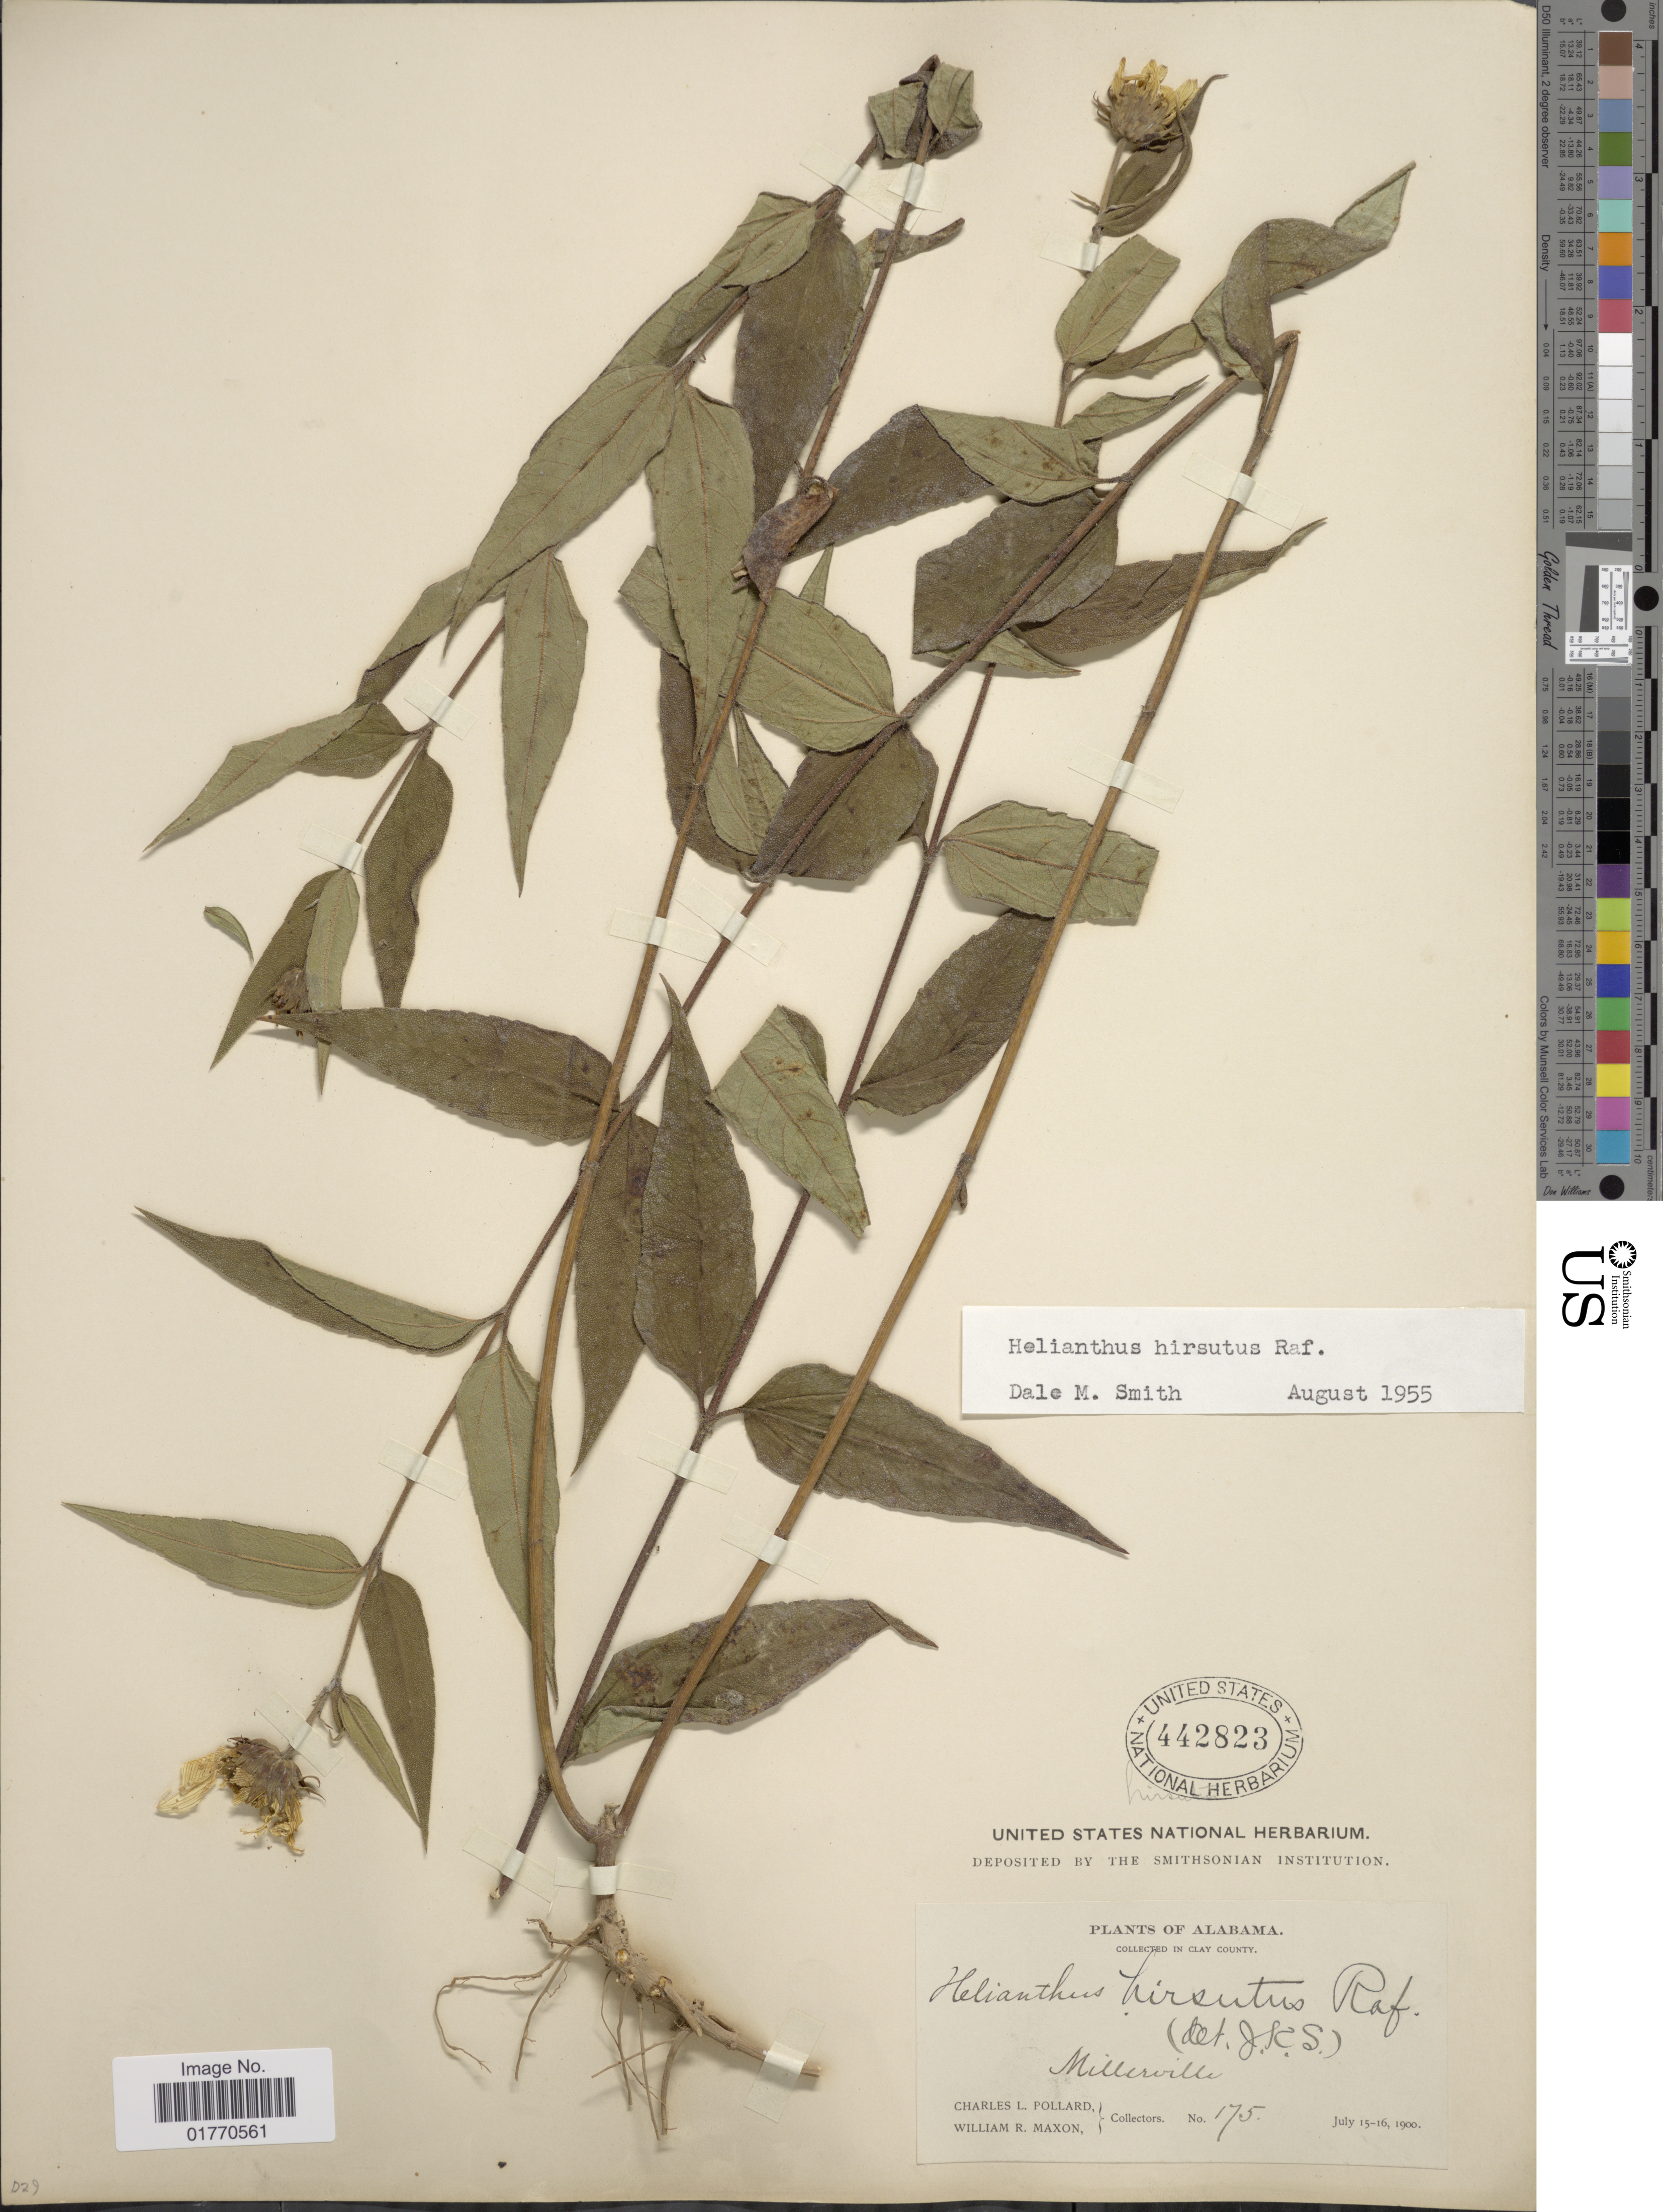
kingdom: Plantae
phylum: Tracheophyta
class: Magnoliopsida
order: Asterales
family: Asteraceae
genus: Helianthus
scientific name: Helianthus hirsutus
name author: Raf.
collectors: C. L. Pollard & W. R. Maxon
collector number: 175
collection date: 1900-07-15/1900-07-16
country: United States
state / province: Alabama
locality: In Clay County, Millerville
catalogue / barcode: US 442823